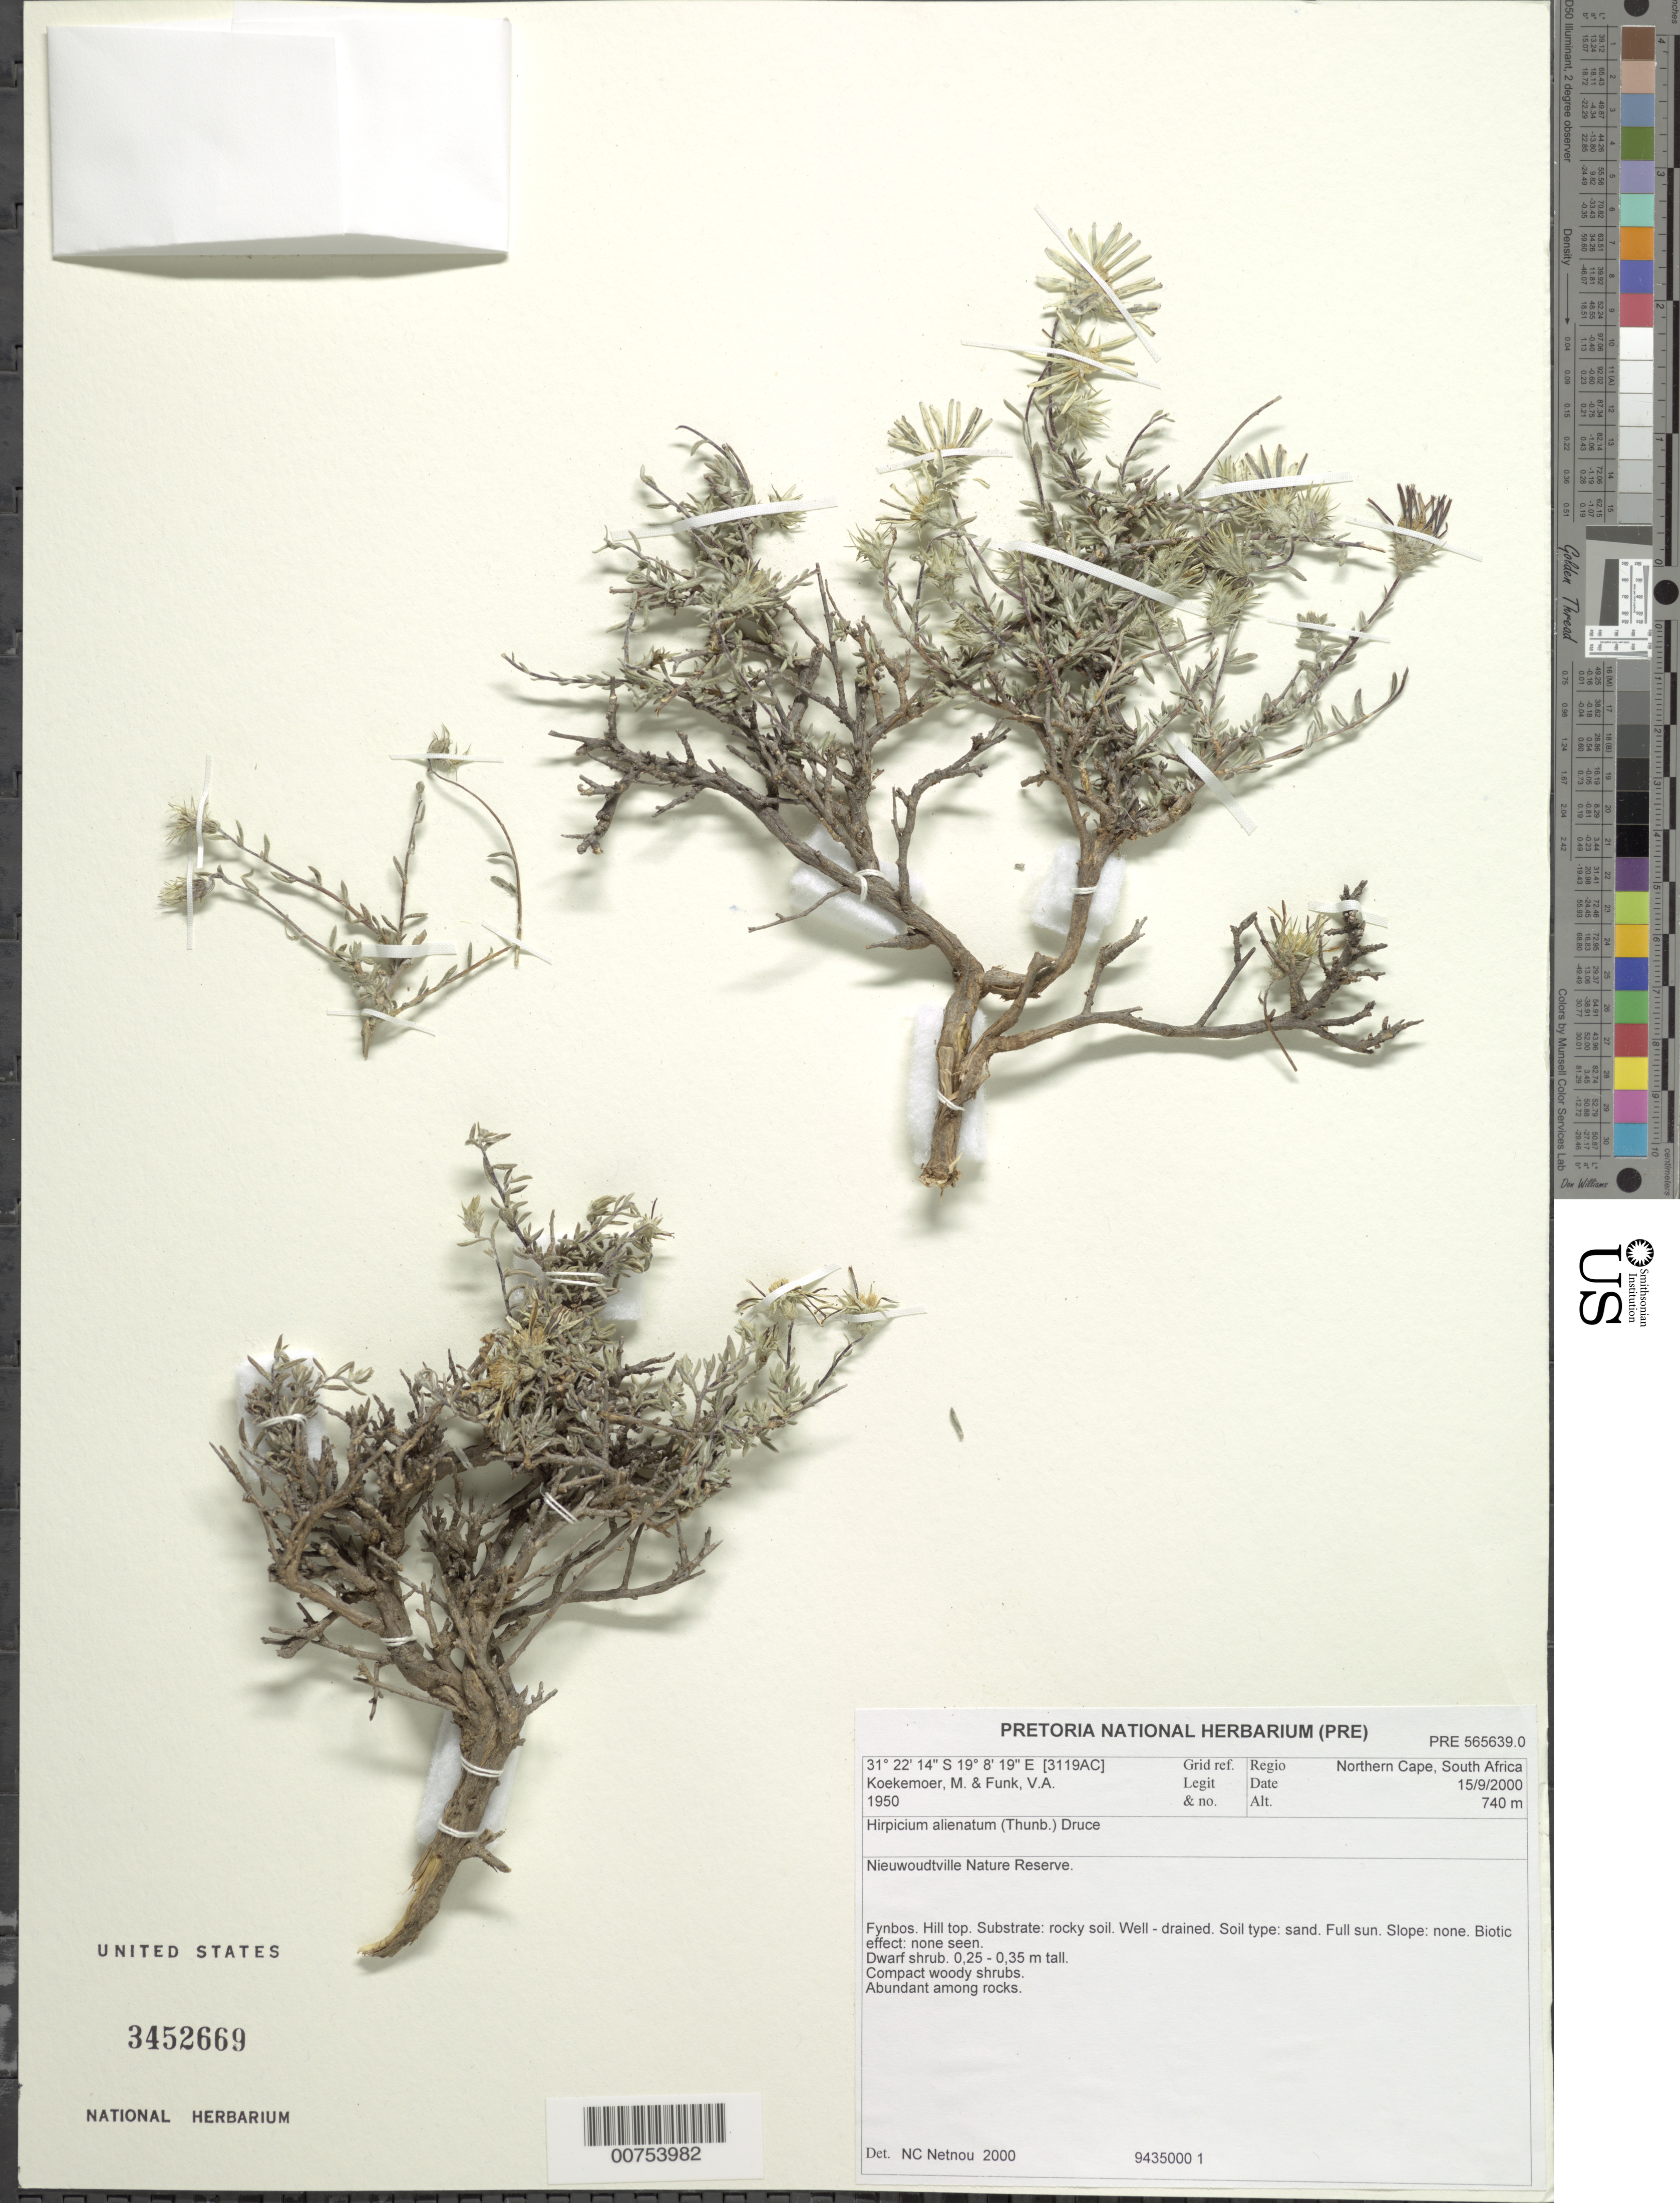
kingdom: Plantae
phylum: Tracheophyta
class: Magnoliopsida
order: Asterales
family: Asteraceae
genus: Hirpicium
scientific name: Hirpicium alienatum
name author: (Thunb.) Druce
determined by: Netnou, N. C.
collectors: M. Koekemoer & V. Funk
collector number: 1950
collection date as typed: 15 September 2000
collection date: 2000-09-15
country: South Africa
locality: Northern Cape; Nieuwoudtville Nature Reserve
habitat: Fynbos; hill top, rocky soil, well-drained, sand, full sun; among rocks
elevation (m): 740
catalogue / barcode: US 3452669